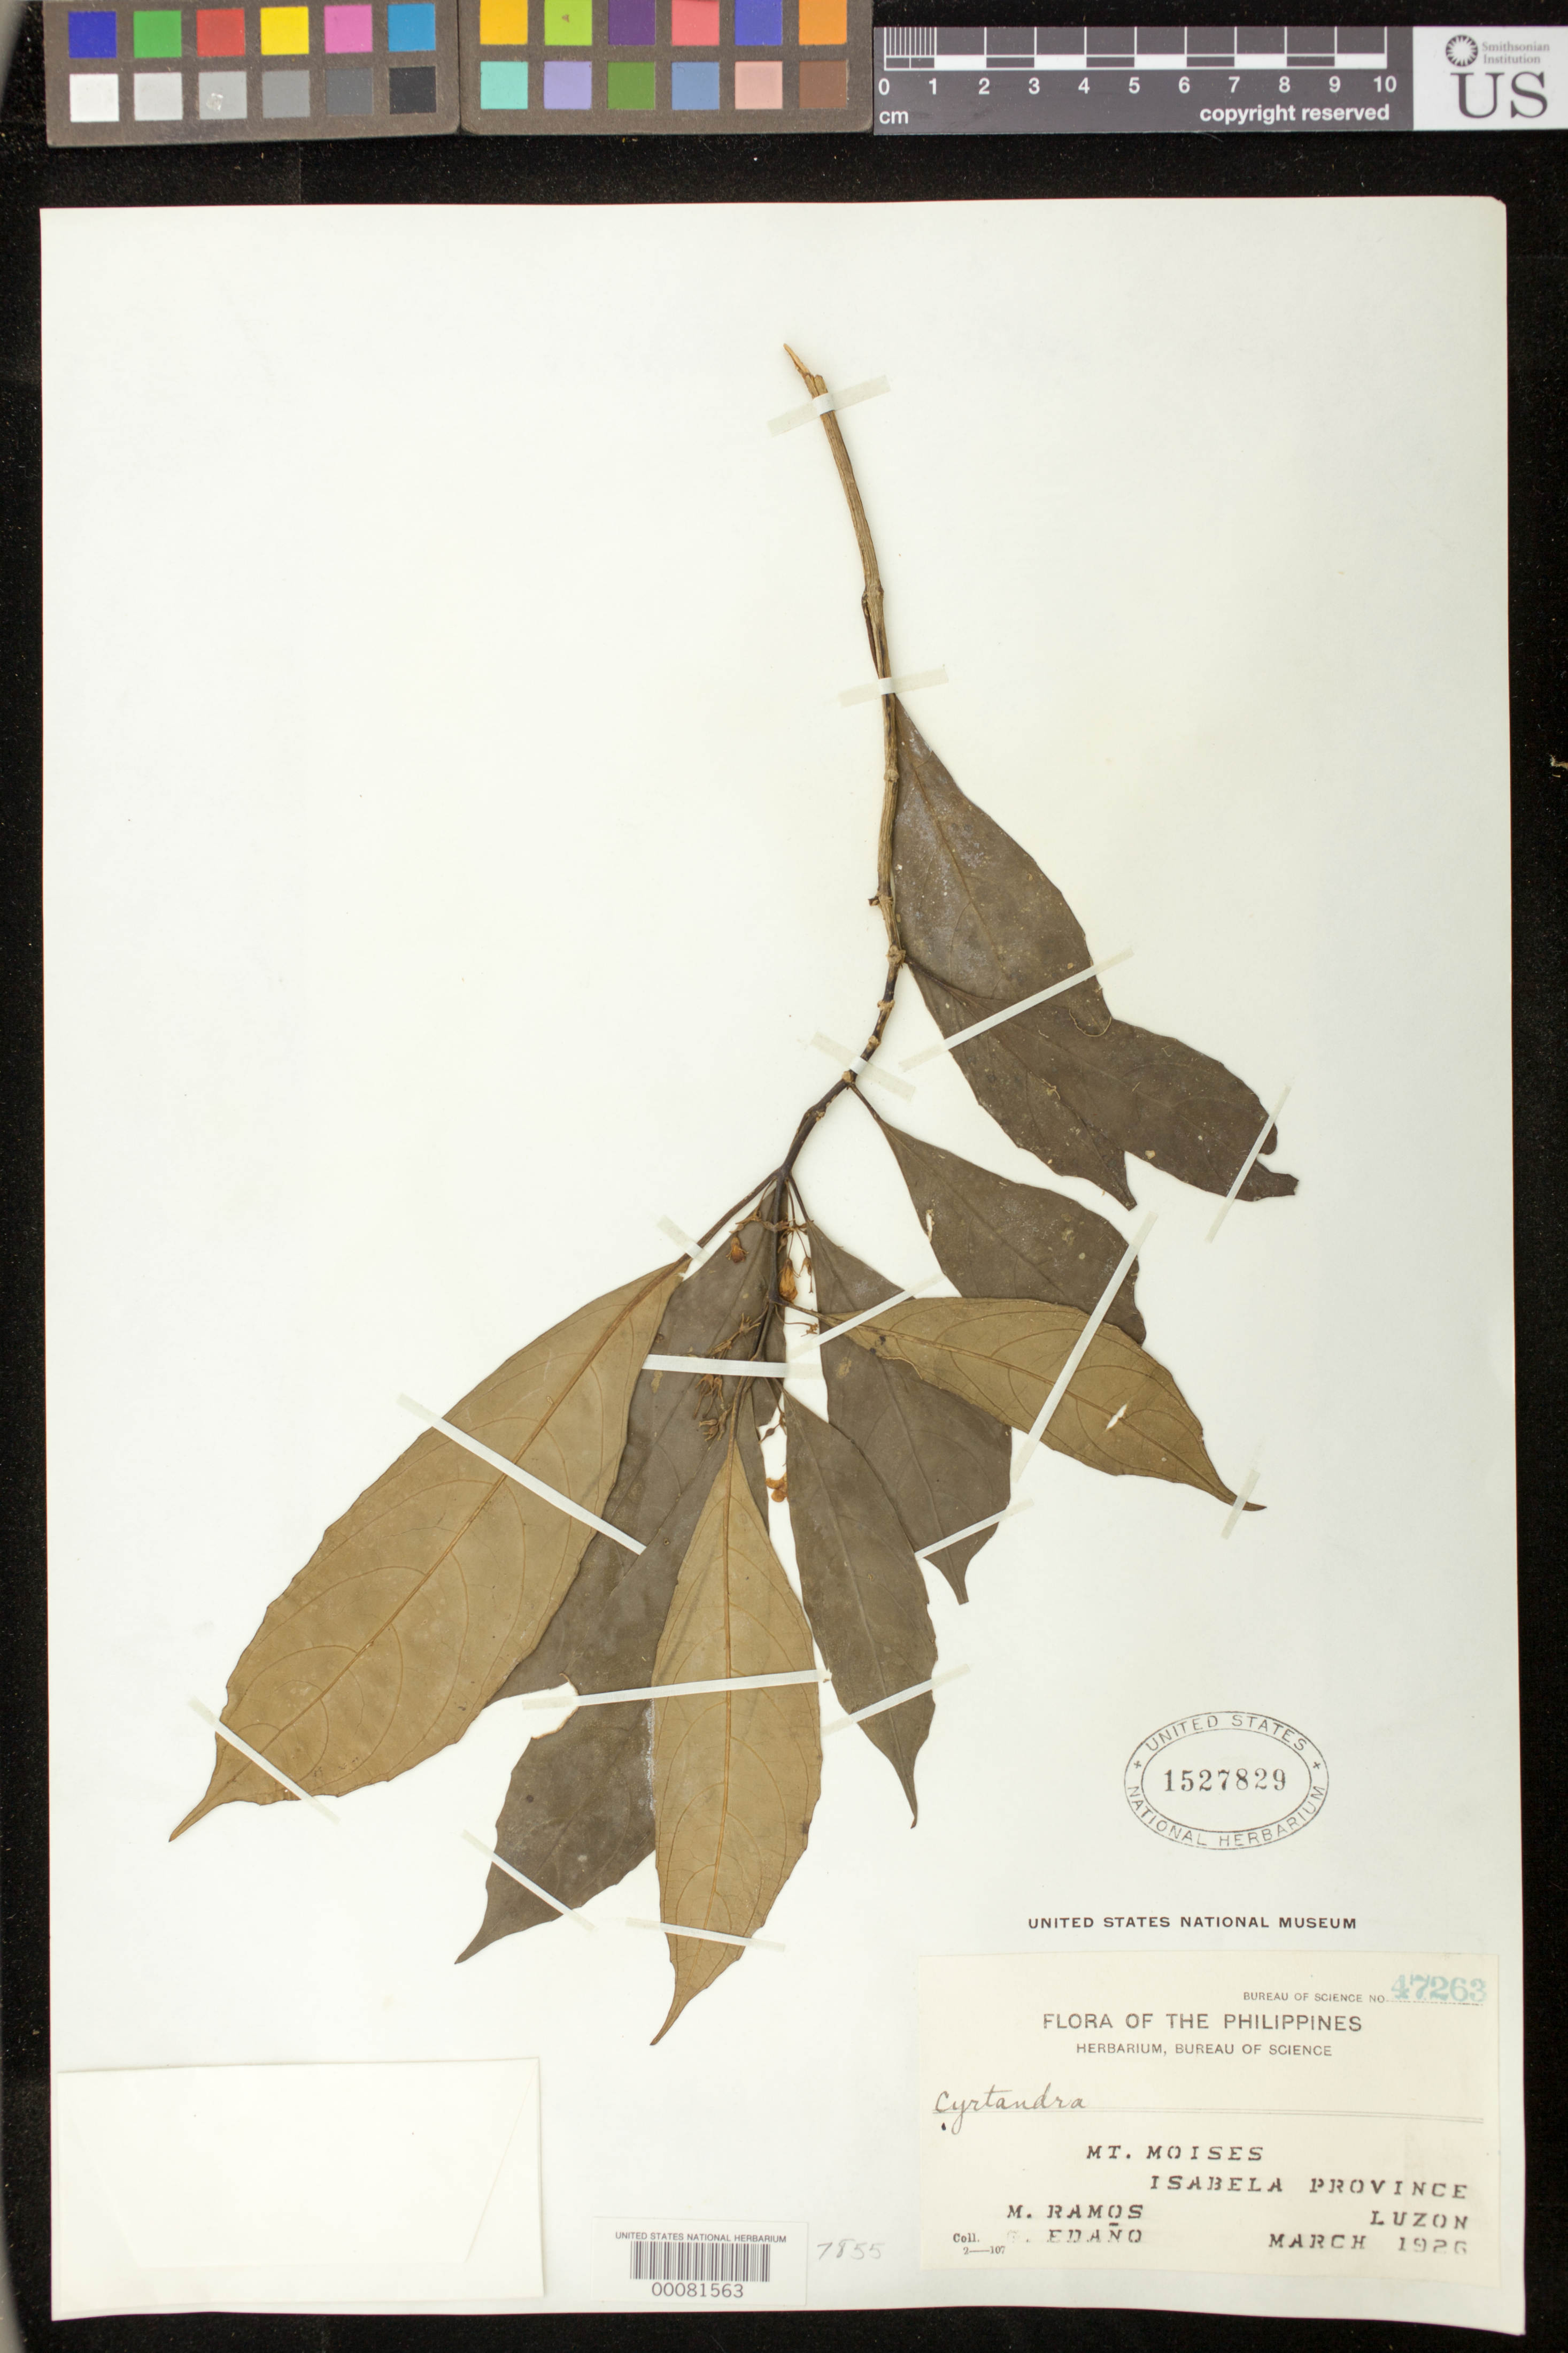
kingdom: Plantae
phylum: Tracheophyta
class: Magnoliopsida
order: Lamiales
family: Gesneriaceae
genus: Cyrtandra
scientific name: Cyrtandra glabrilimba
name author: Quisumb.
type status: Isolectotype; Type Collection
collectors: M. Ramos & G. Edaño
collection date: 1926-03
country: Philippines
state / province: Cagayan Valley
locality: Mt. Moises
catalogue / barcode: US 1527829